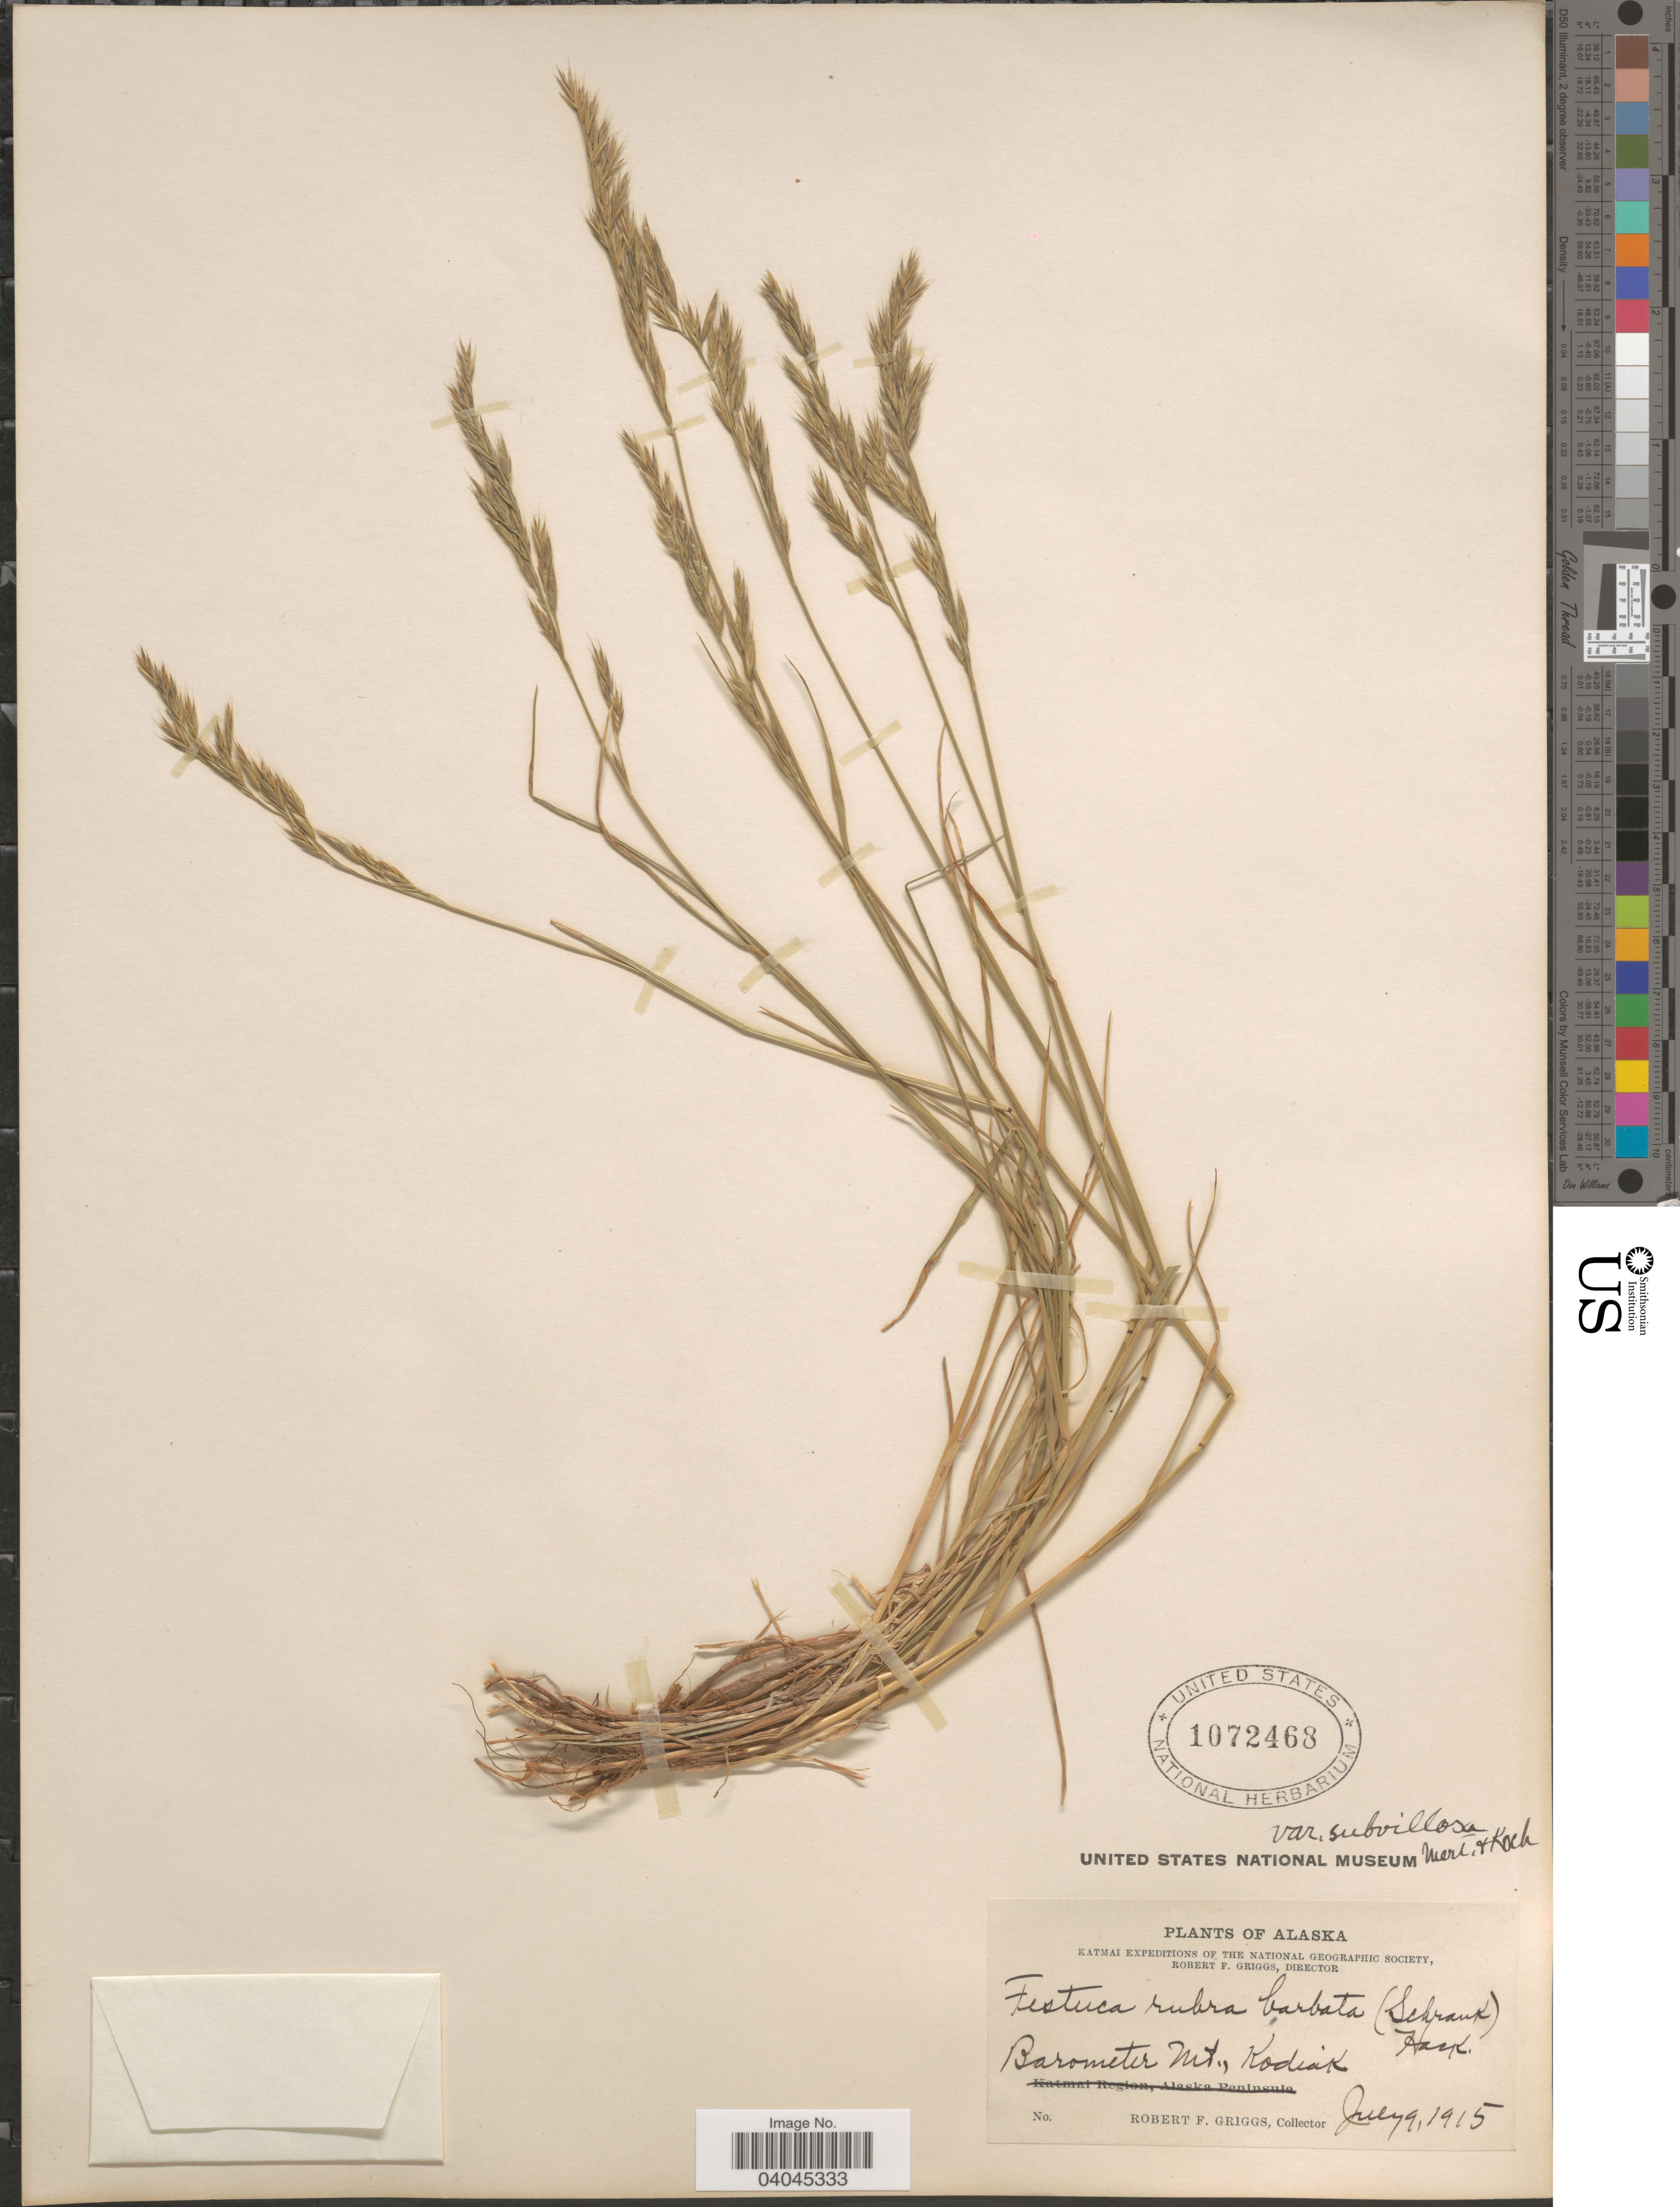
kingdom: Plantae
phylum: Tracheophyta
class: Liliopsida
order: Poales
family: Poaceae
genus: Festuca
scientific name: Festuca rubra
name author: L.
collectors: R. F. Griggs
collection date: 1915-07-09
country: United States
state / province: Alaska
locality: Barometer Mt., Kodiak.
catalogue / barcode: US 1072468